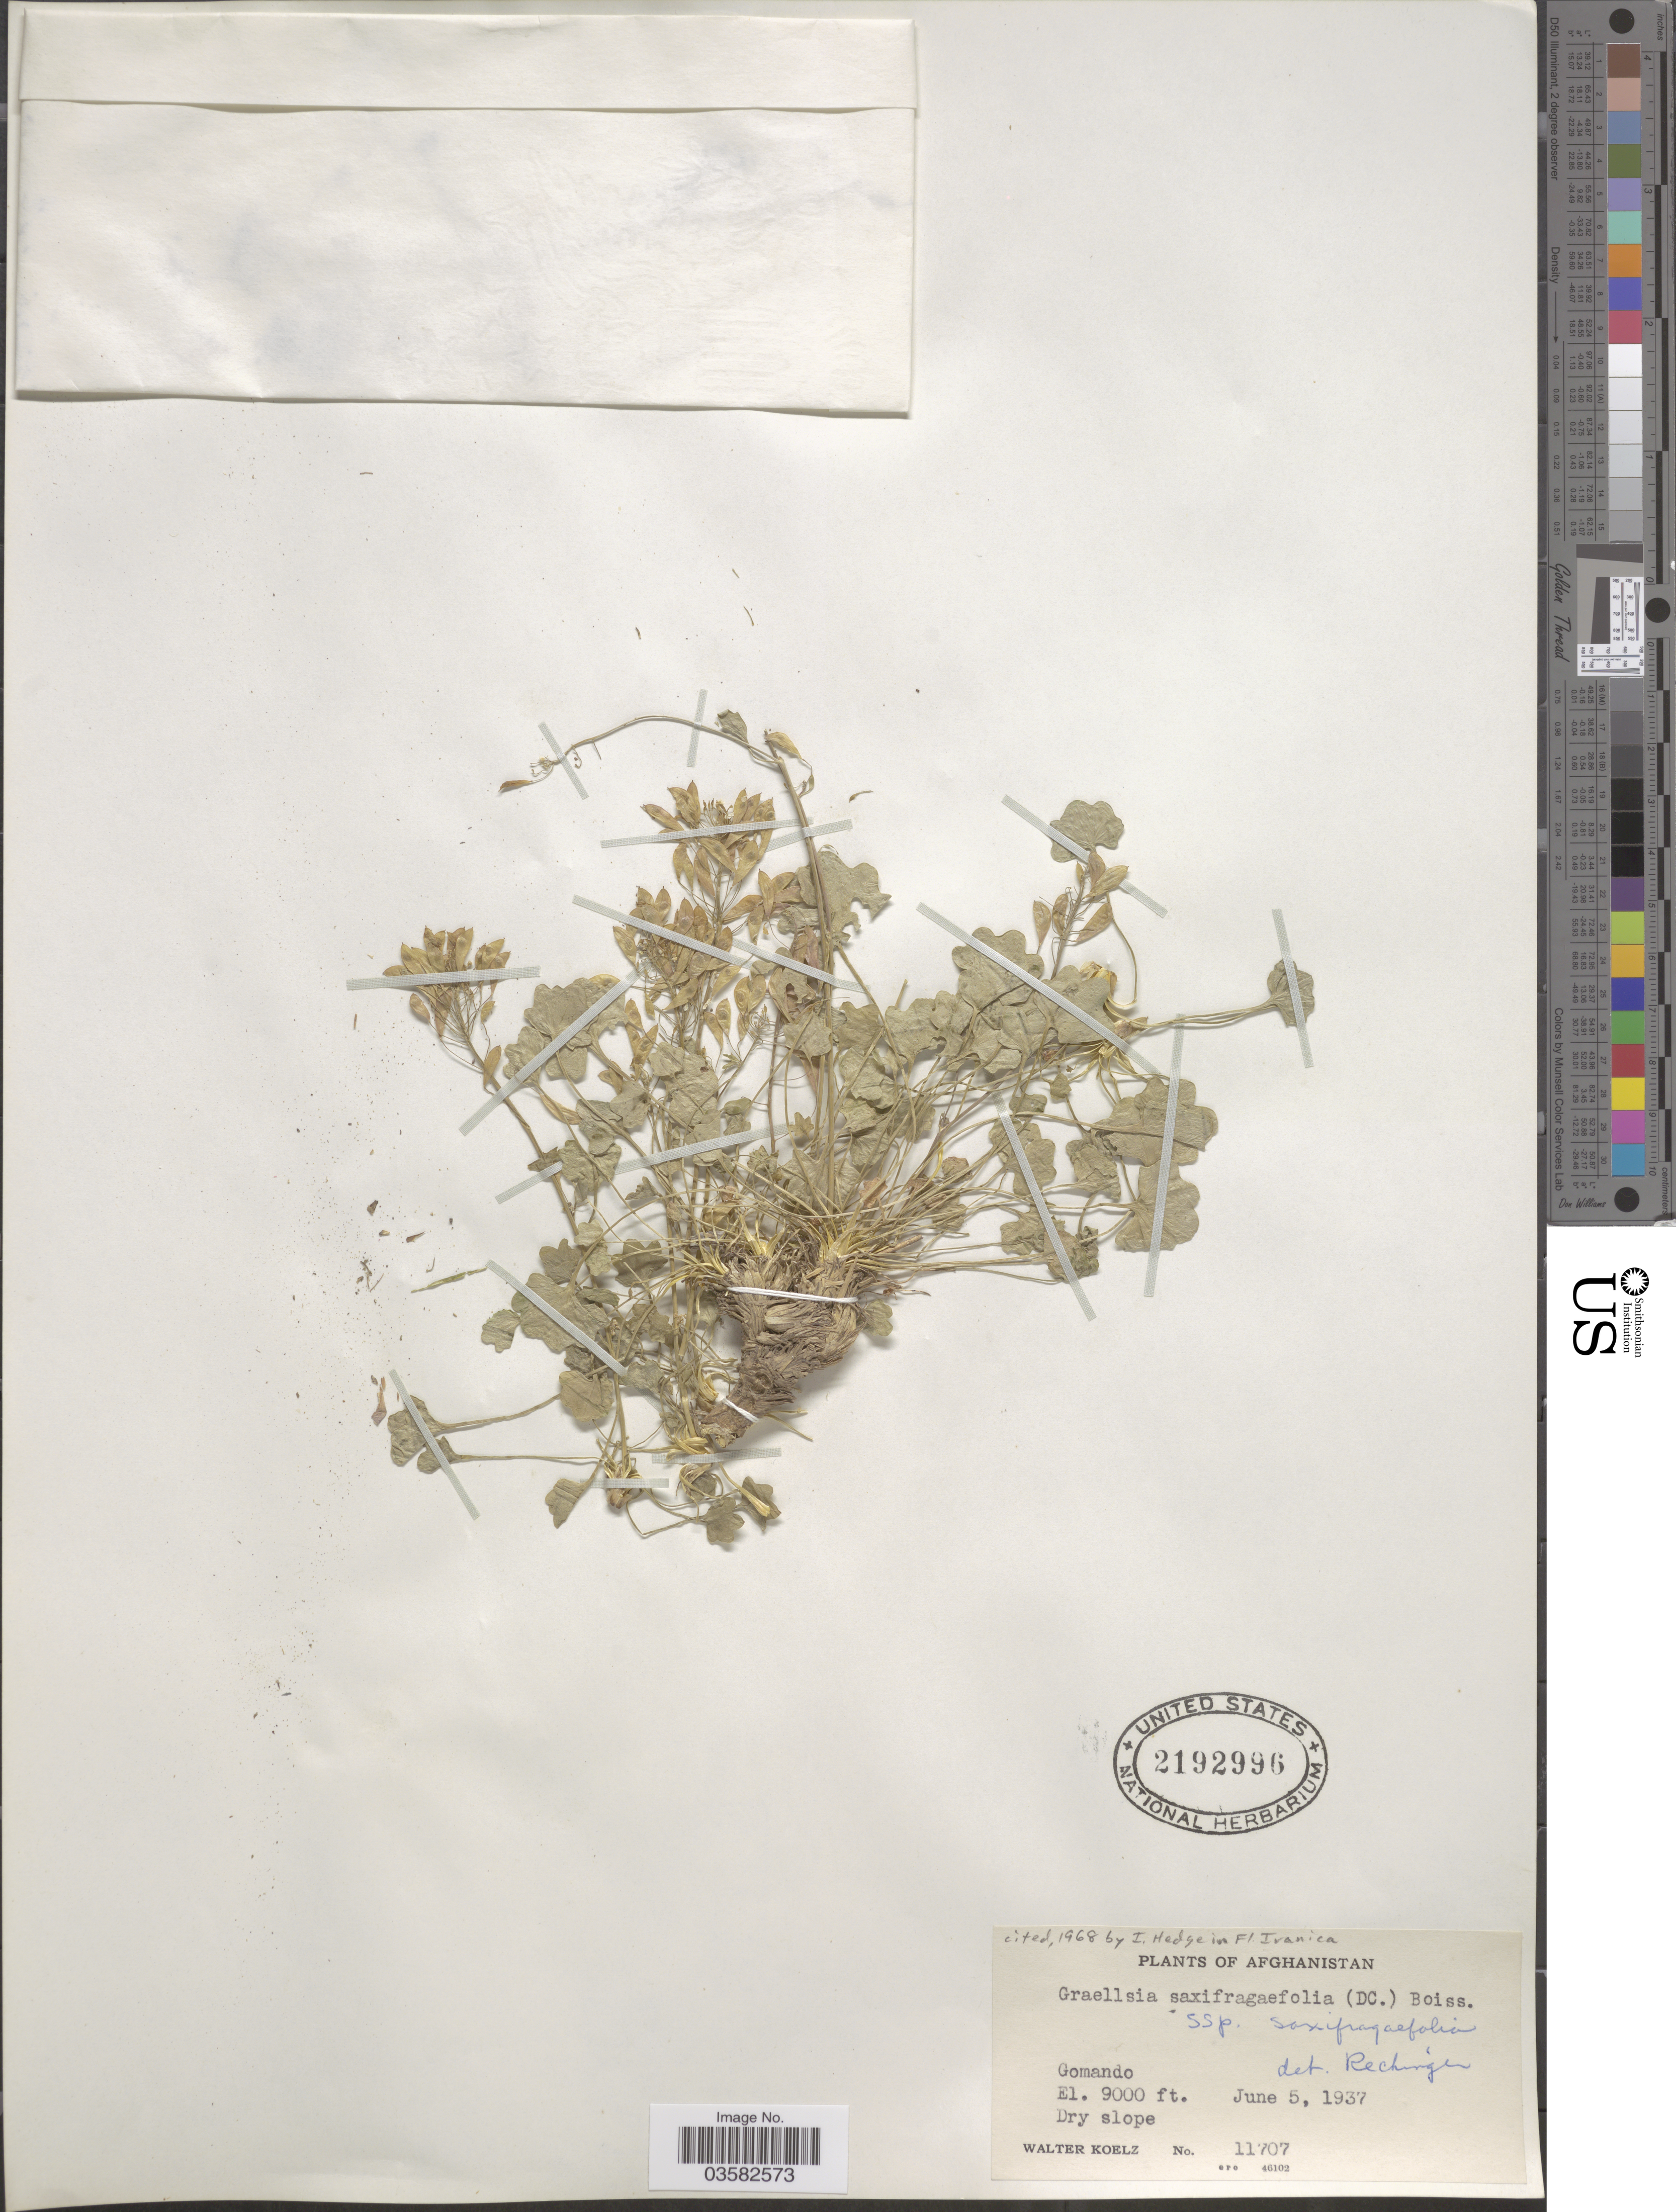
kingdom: Plantae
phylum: Tracheophyta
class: Magnoliopsida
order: Brassicales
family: Brassicaceae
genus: Graellsia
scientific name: Graellsia saxifragifolia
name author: Boiss.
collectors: W. N. Koelz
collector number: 11707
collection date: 1937-06-05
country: Afghanistan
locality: Gomando.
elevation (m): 2743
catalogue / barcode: US 2192996